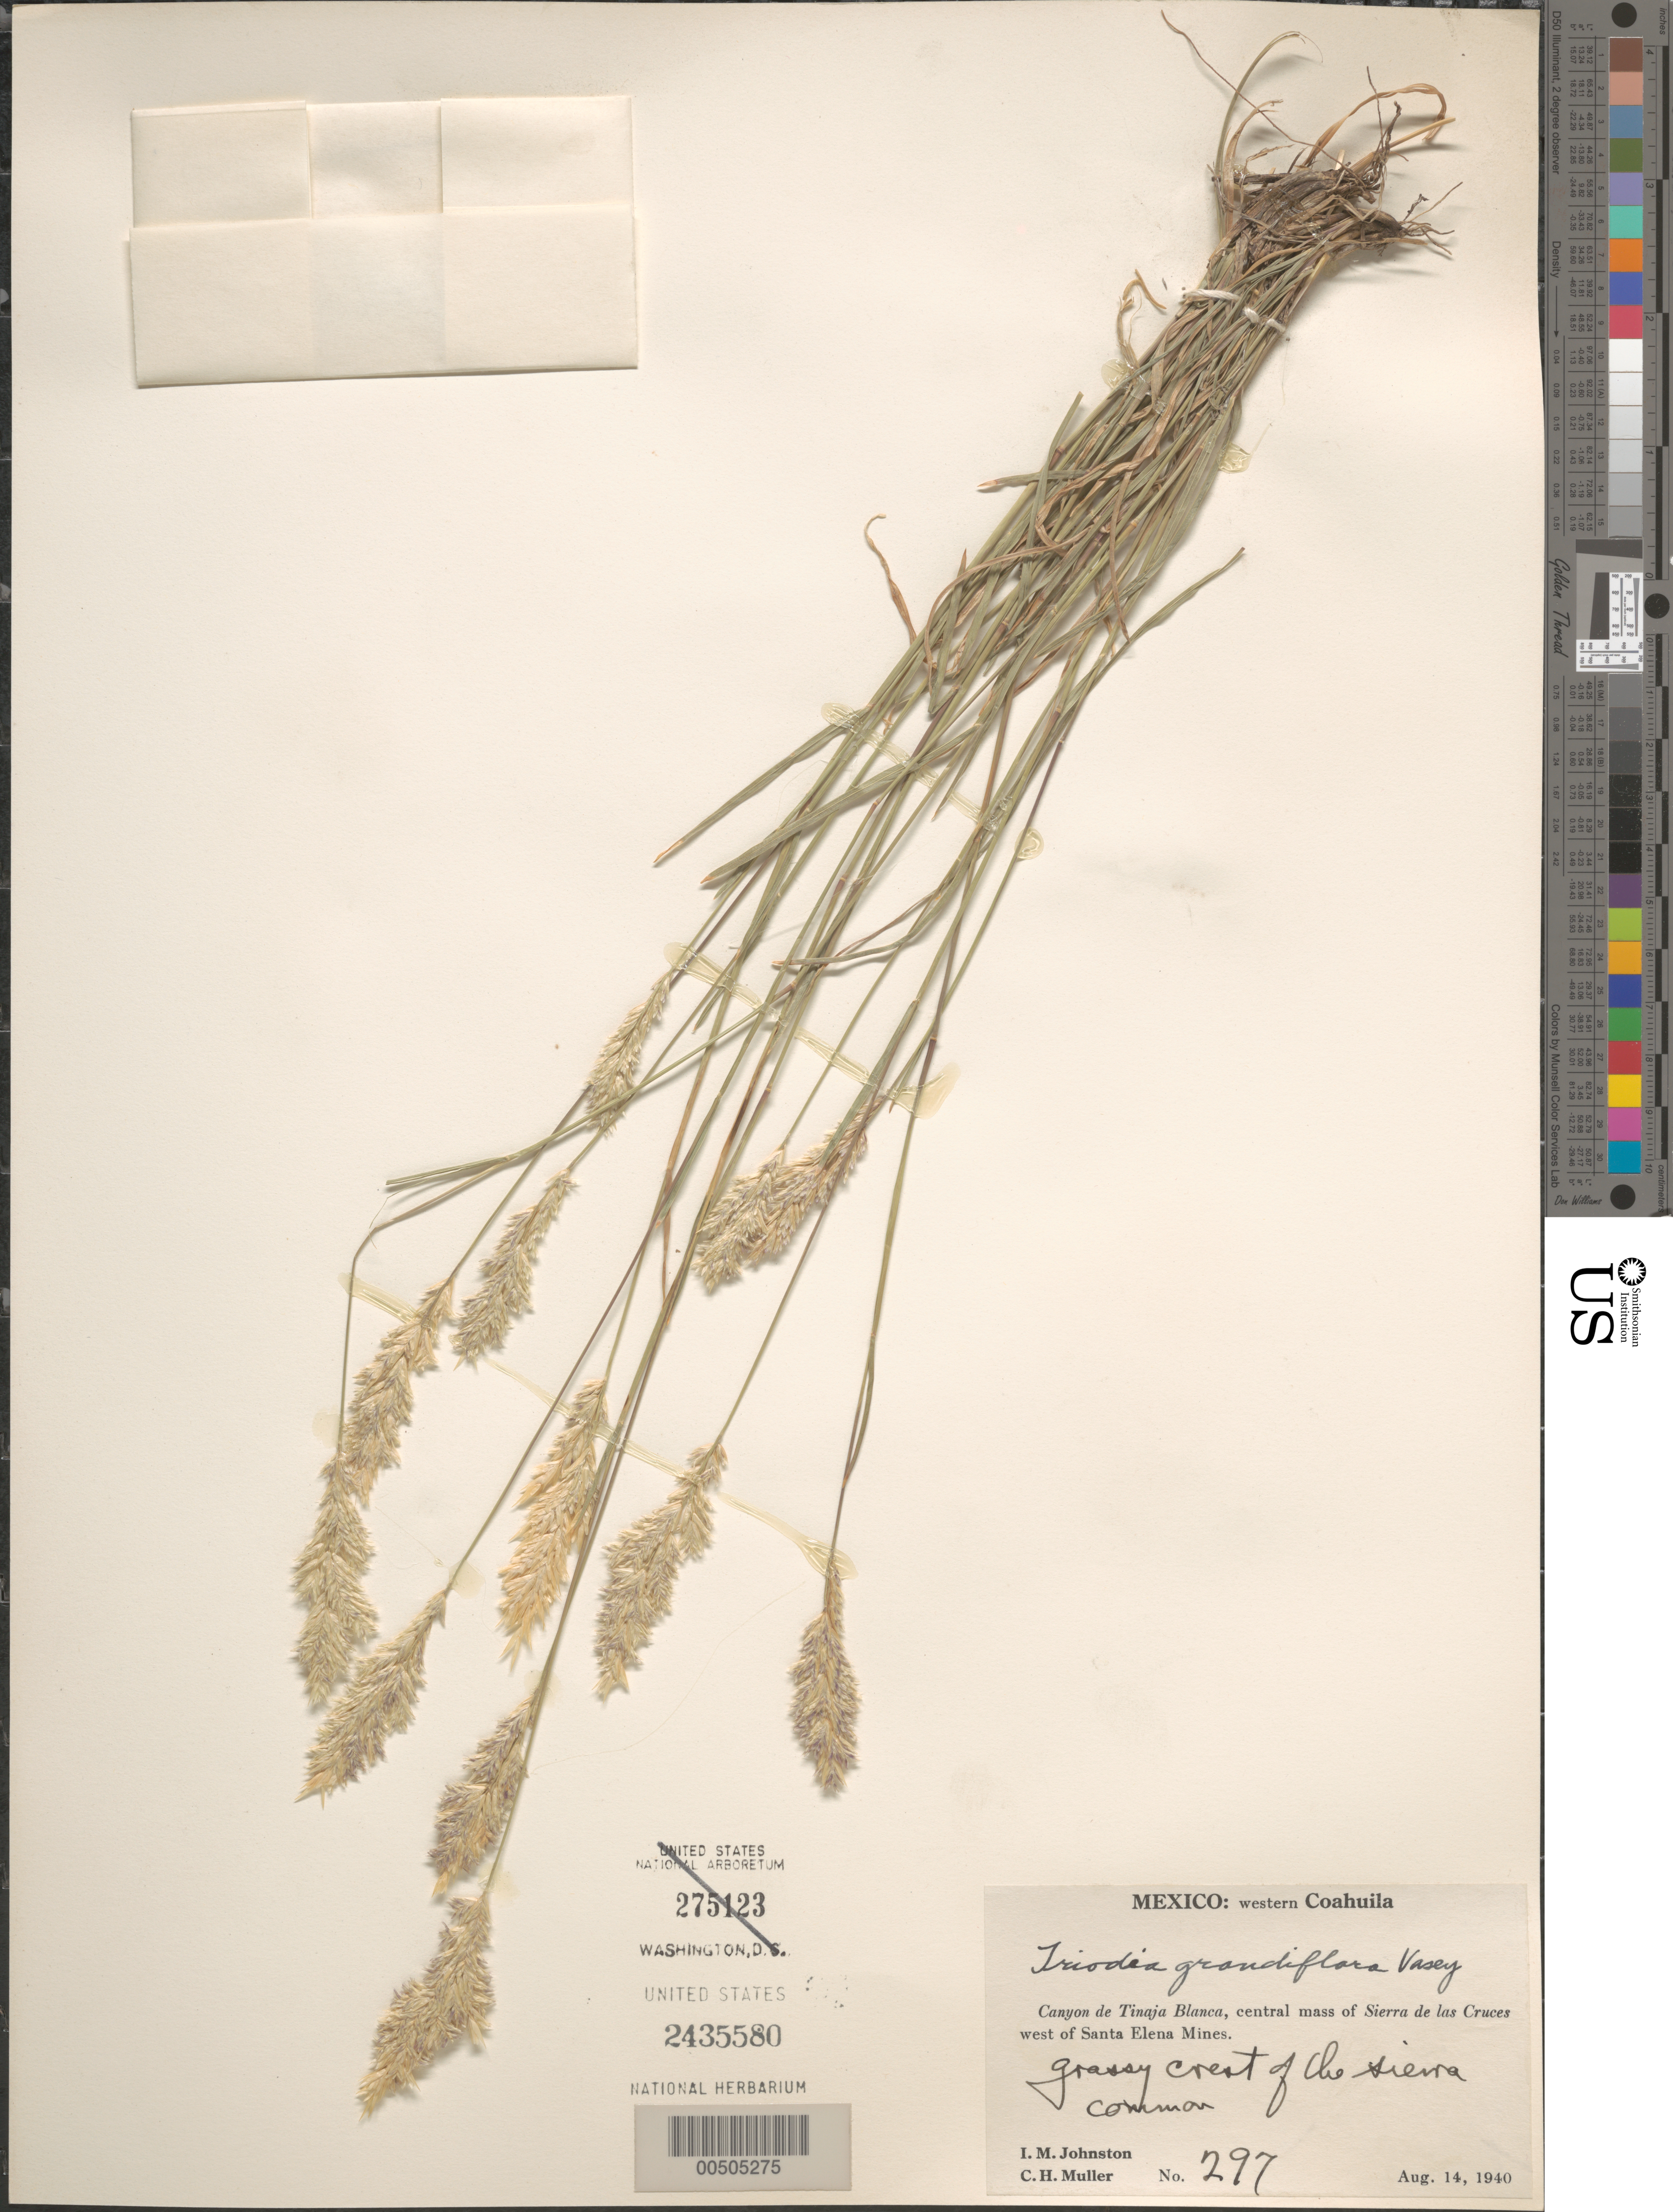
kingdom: Plantae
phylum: Tracheophyta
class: Liliopsida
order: Poales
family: Poaceae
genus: Erioneuron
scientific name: Erioneuron grandiflorum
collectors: I.M. Johnston & C. H. Müller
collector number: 297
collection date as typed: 14 Aug 1940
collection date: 1940-08-14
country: Mexico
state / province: Coahuila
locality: W Coahuila, Canyon de Tinaja Blanca, central mass of Sierra de las Cruces, W of Santa Elena Mines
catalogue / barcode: US 2435580